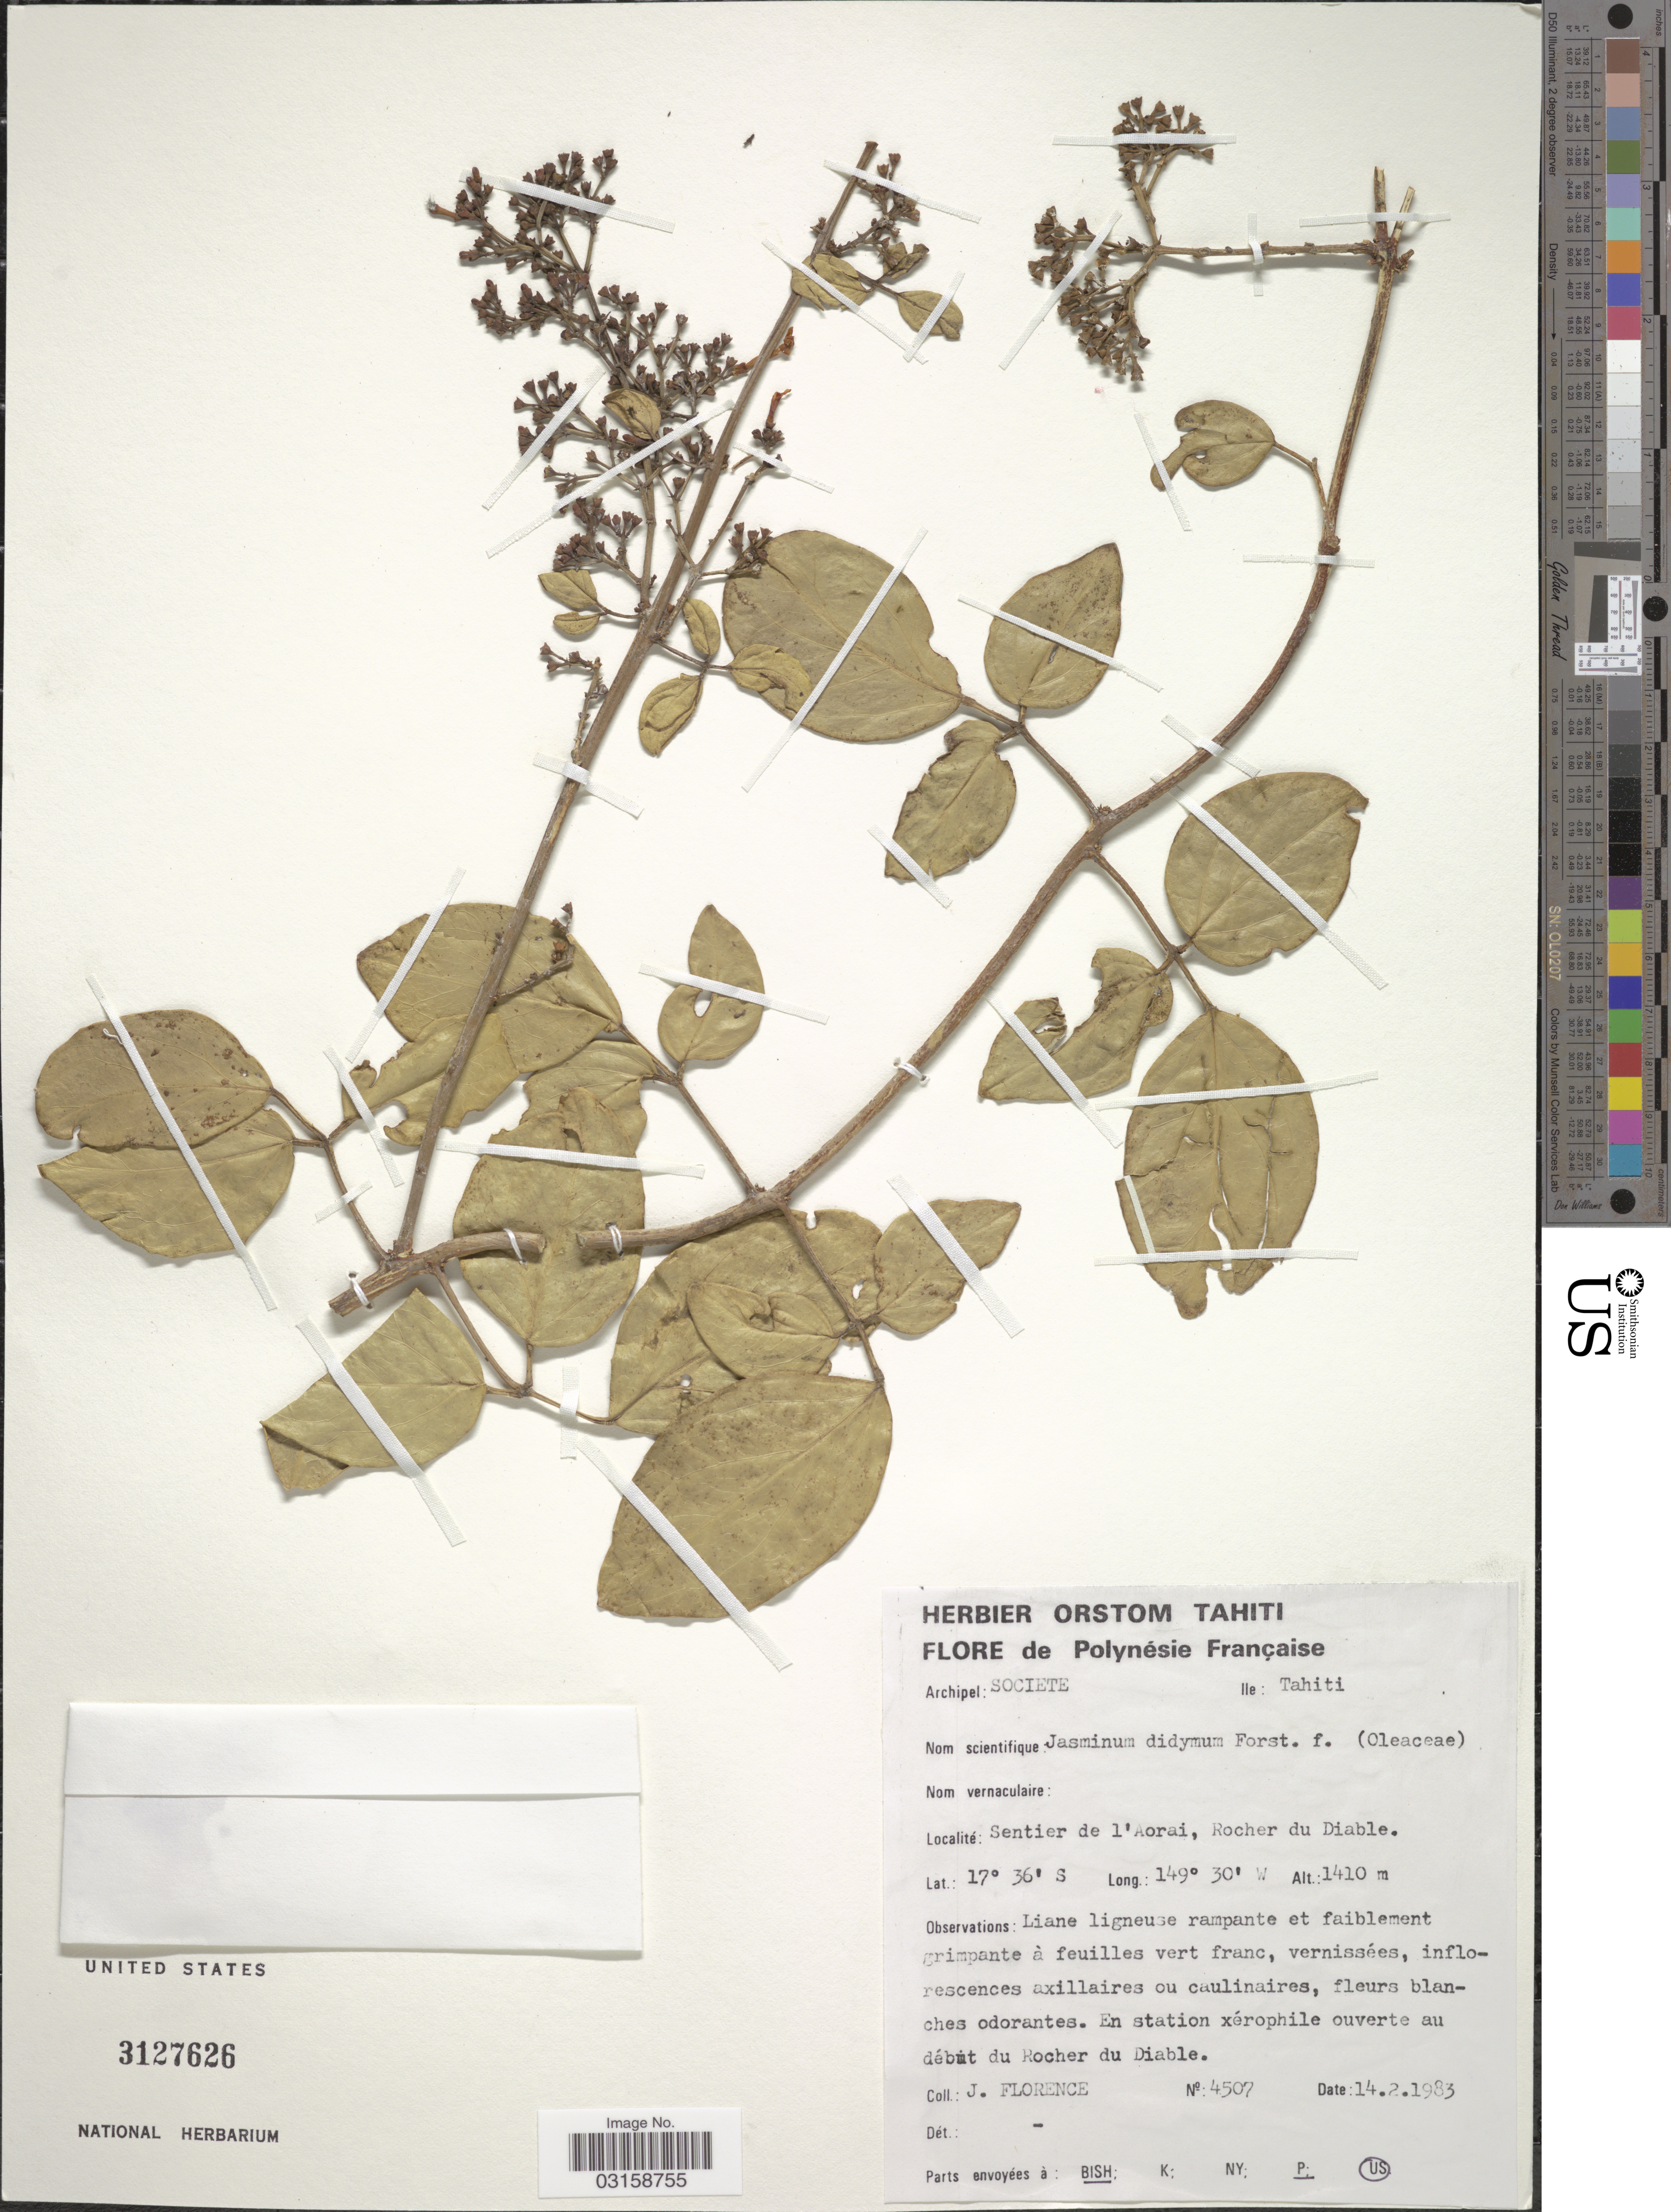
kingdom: Plantae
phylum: Tracheophyta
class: Magnoliopsida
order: Lamiales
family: Oleaceae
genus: Jasminum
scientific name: Jasminum didymum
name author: G. Forst.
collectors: J. Florence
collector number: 4507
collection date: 1983-02-14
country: French Polynesia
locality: Archipel: Societe. Ile: Tahiti. Sentier de l'Aorai, Rocher du Diable.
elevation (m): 1410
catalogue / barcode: US 3127626